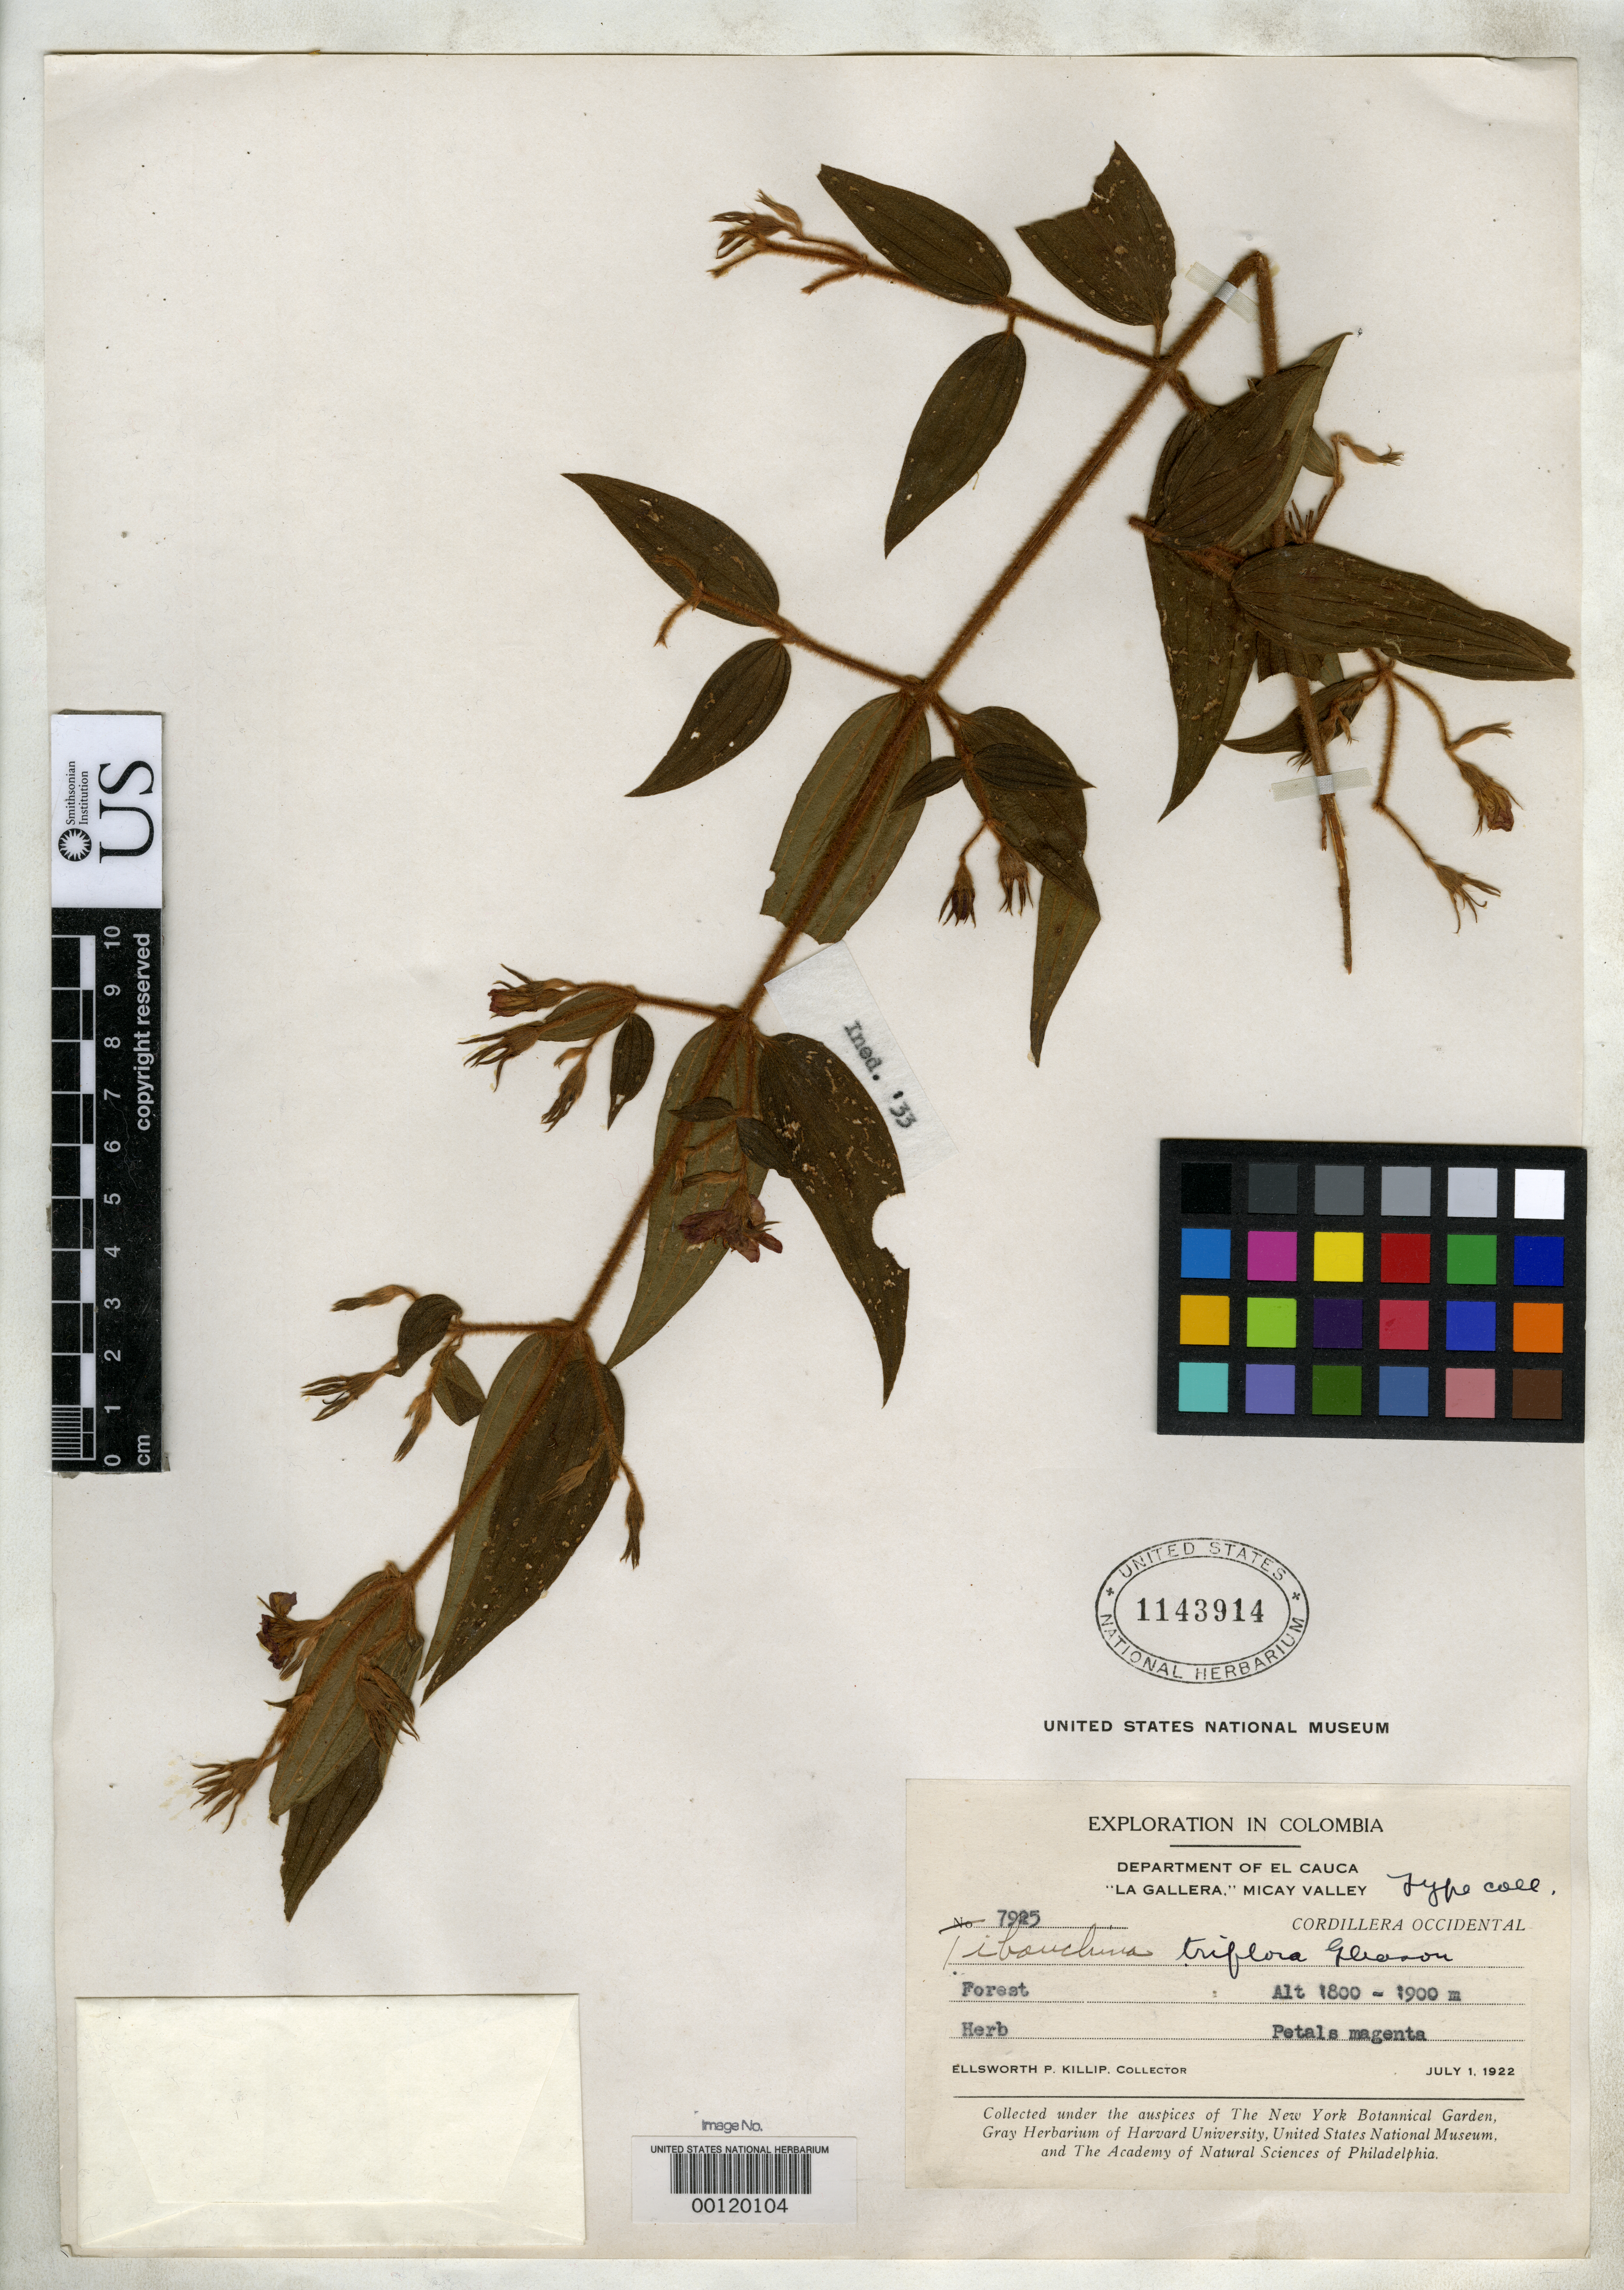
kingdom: Plantae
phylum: Tracheophyta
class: Magnoliopsida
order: Myrtales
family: Melastomataceae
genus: Tibouchina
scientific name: Tibouchina triflora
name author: Gleason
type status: Isotype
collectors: E. P. Killip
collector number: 7925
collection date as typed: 01 Jul 1922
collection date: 1922-07-01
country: Colombia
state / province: Cauca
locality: La Gallera, Micay Valley, Cordillera Occidental.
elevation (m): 1800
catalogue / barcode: US 1143914